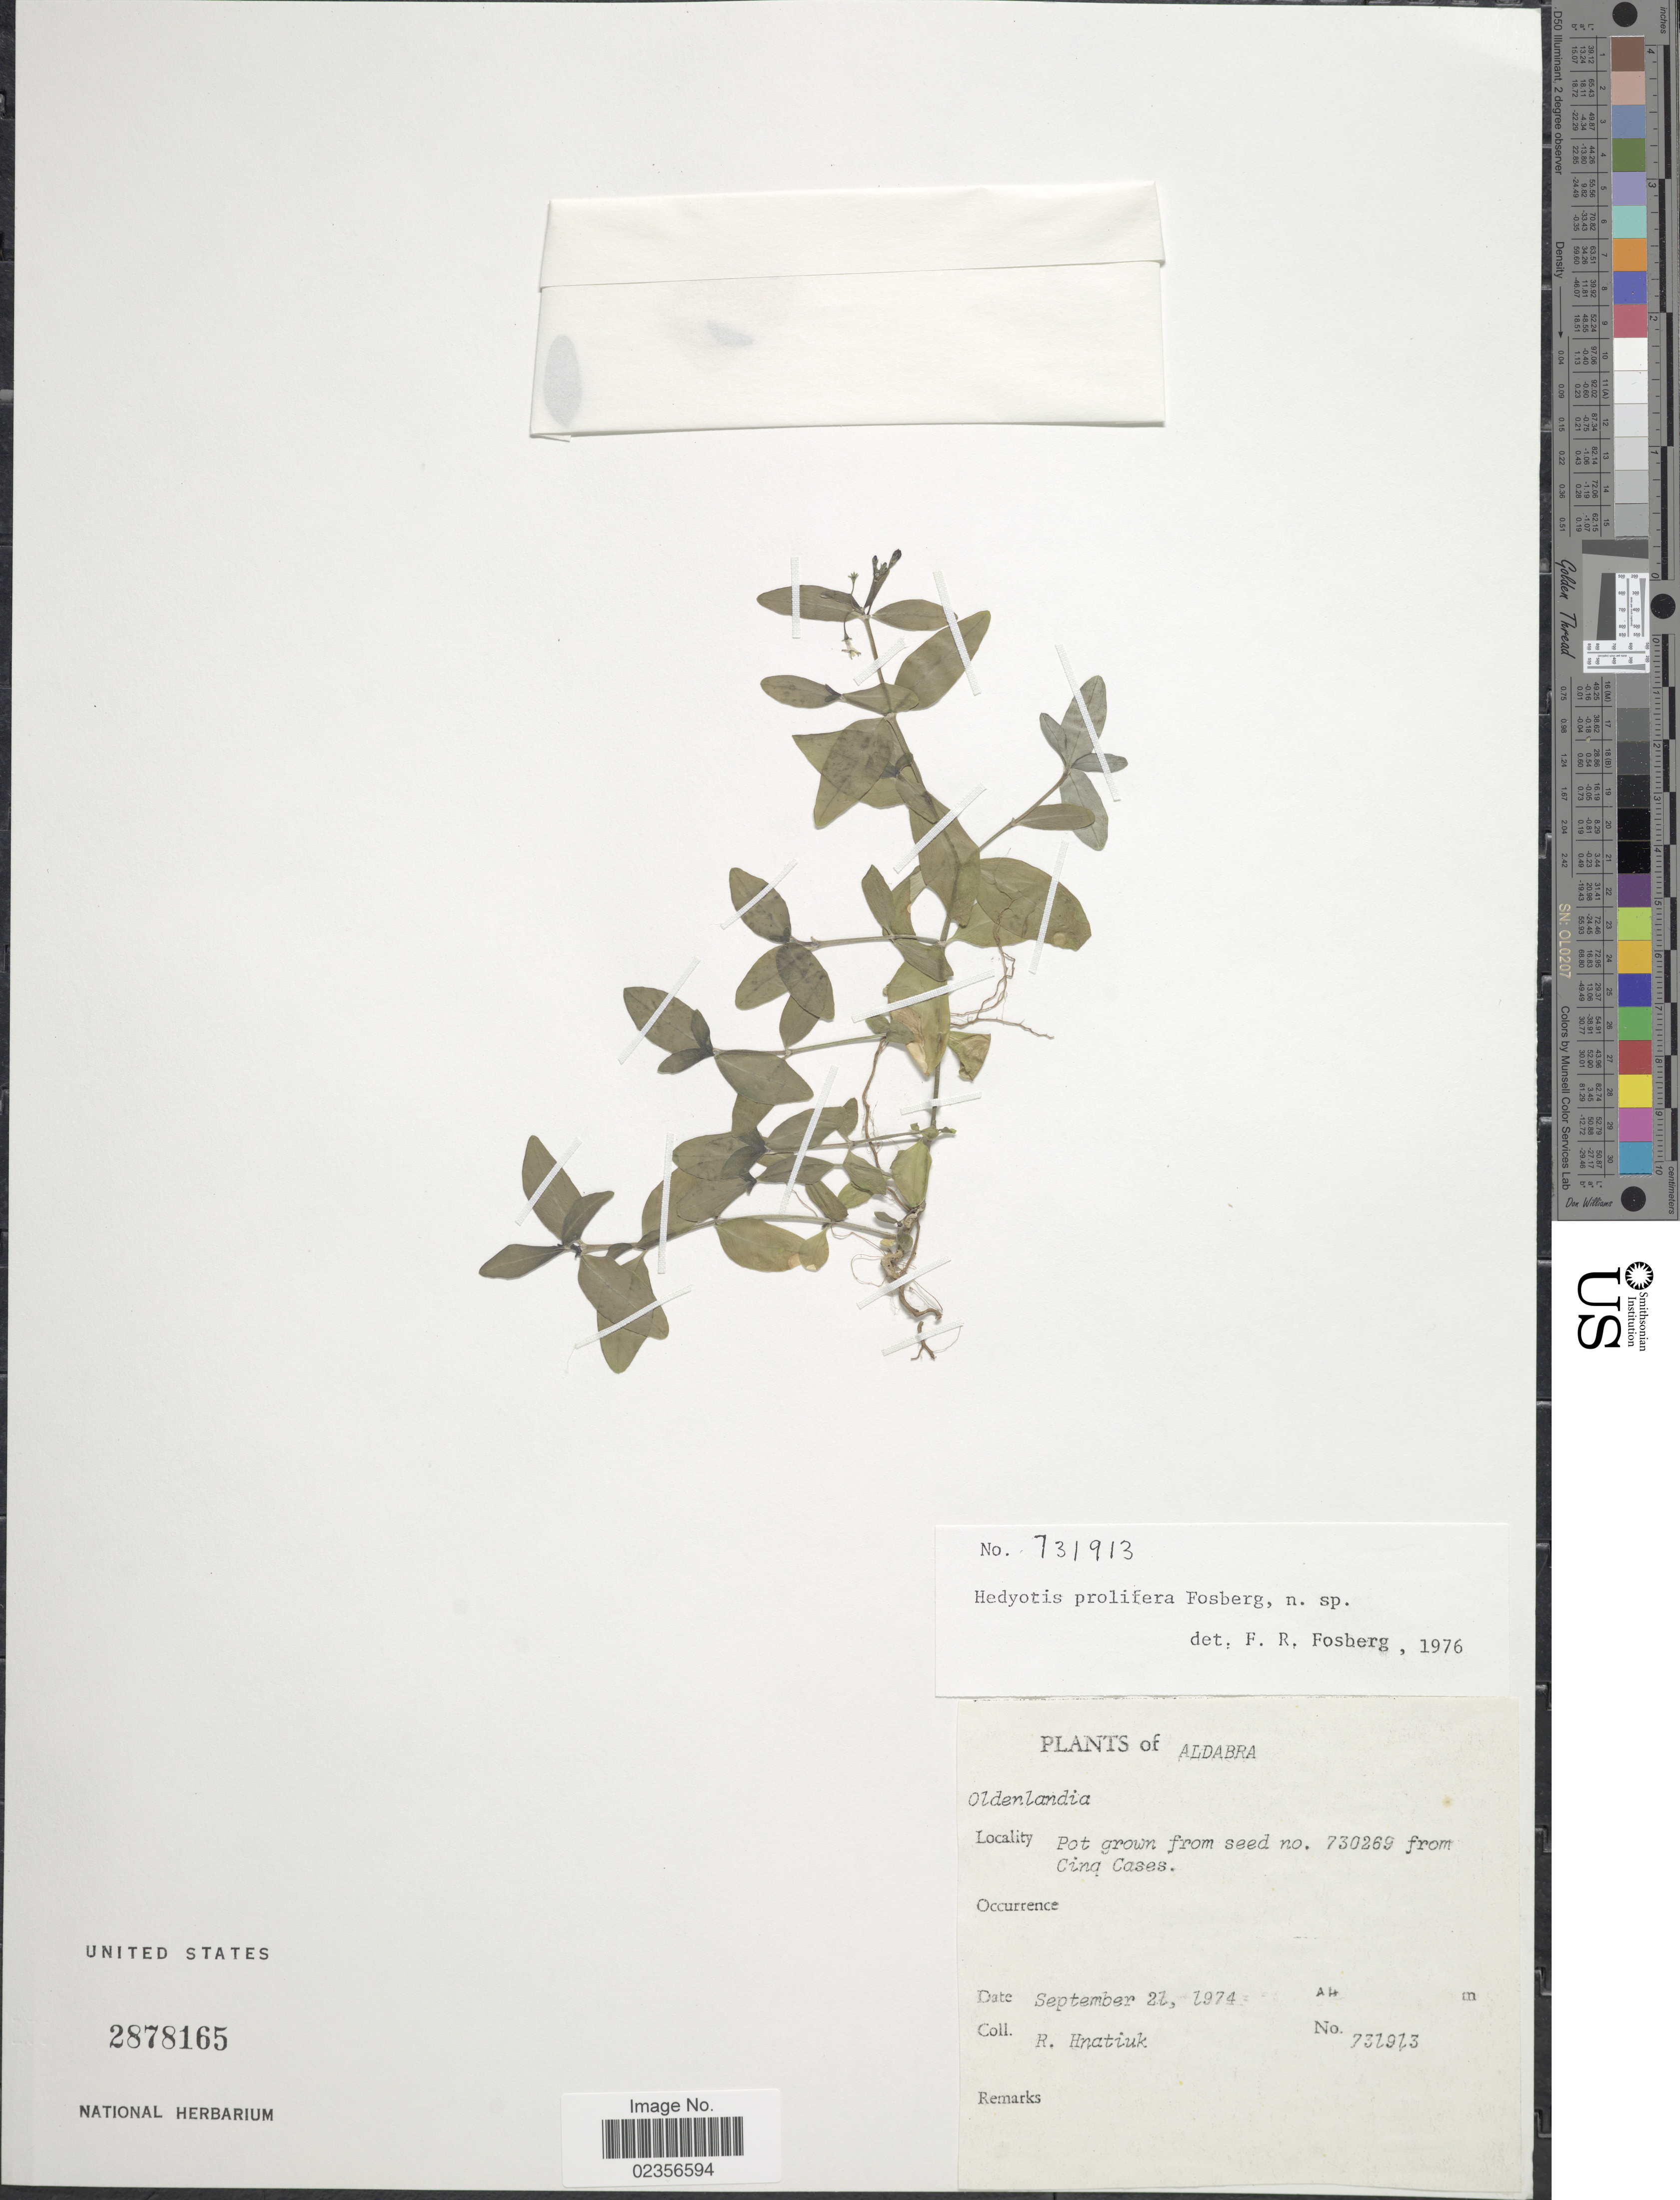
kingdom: Plantae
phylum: Tracheophyta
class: Magnoliopsida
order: Gentianales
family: Rubiaceae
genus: Hedyotis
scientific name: Hedyotis prolifera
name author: Fosberg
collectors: R. Hnatiuk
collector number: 731913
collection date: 1974-09-21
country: Seychelles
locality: Aldabra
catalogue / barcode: US 2878165